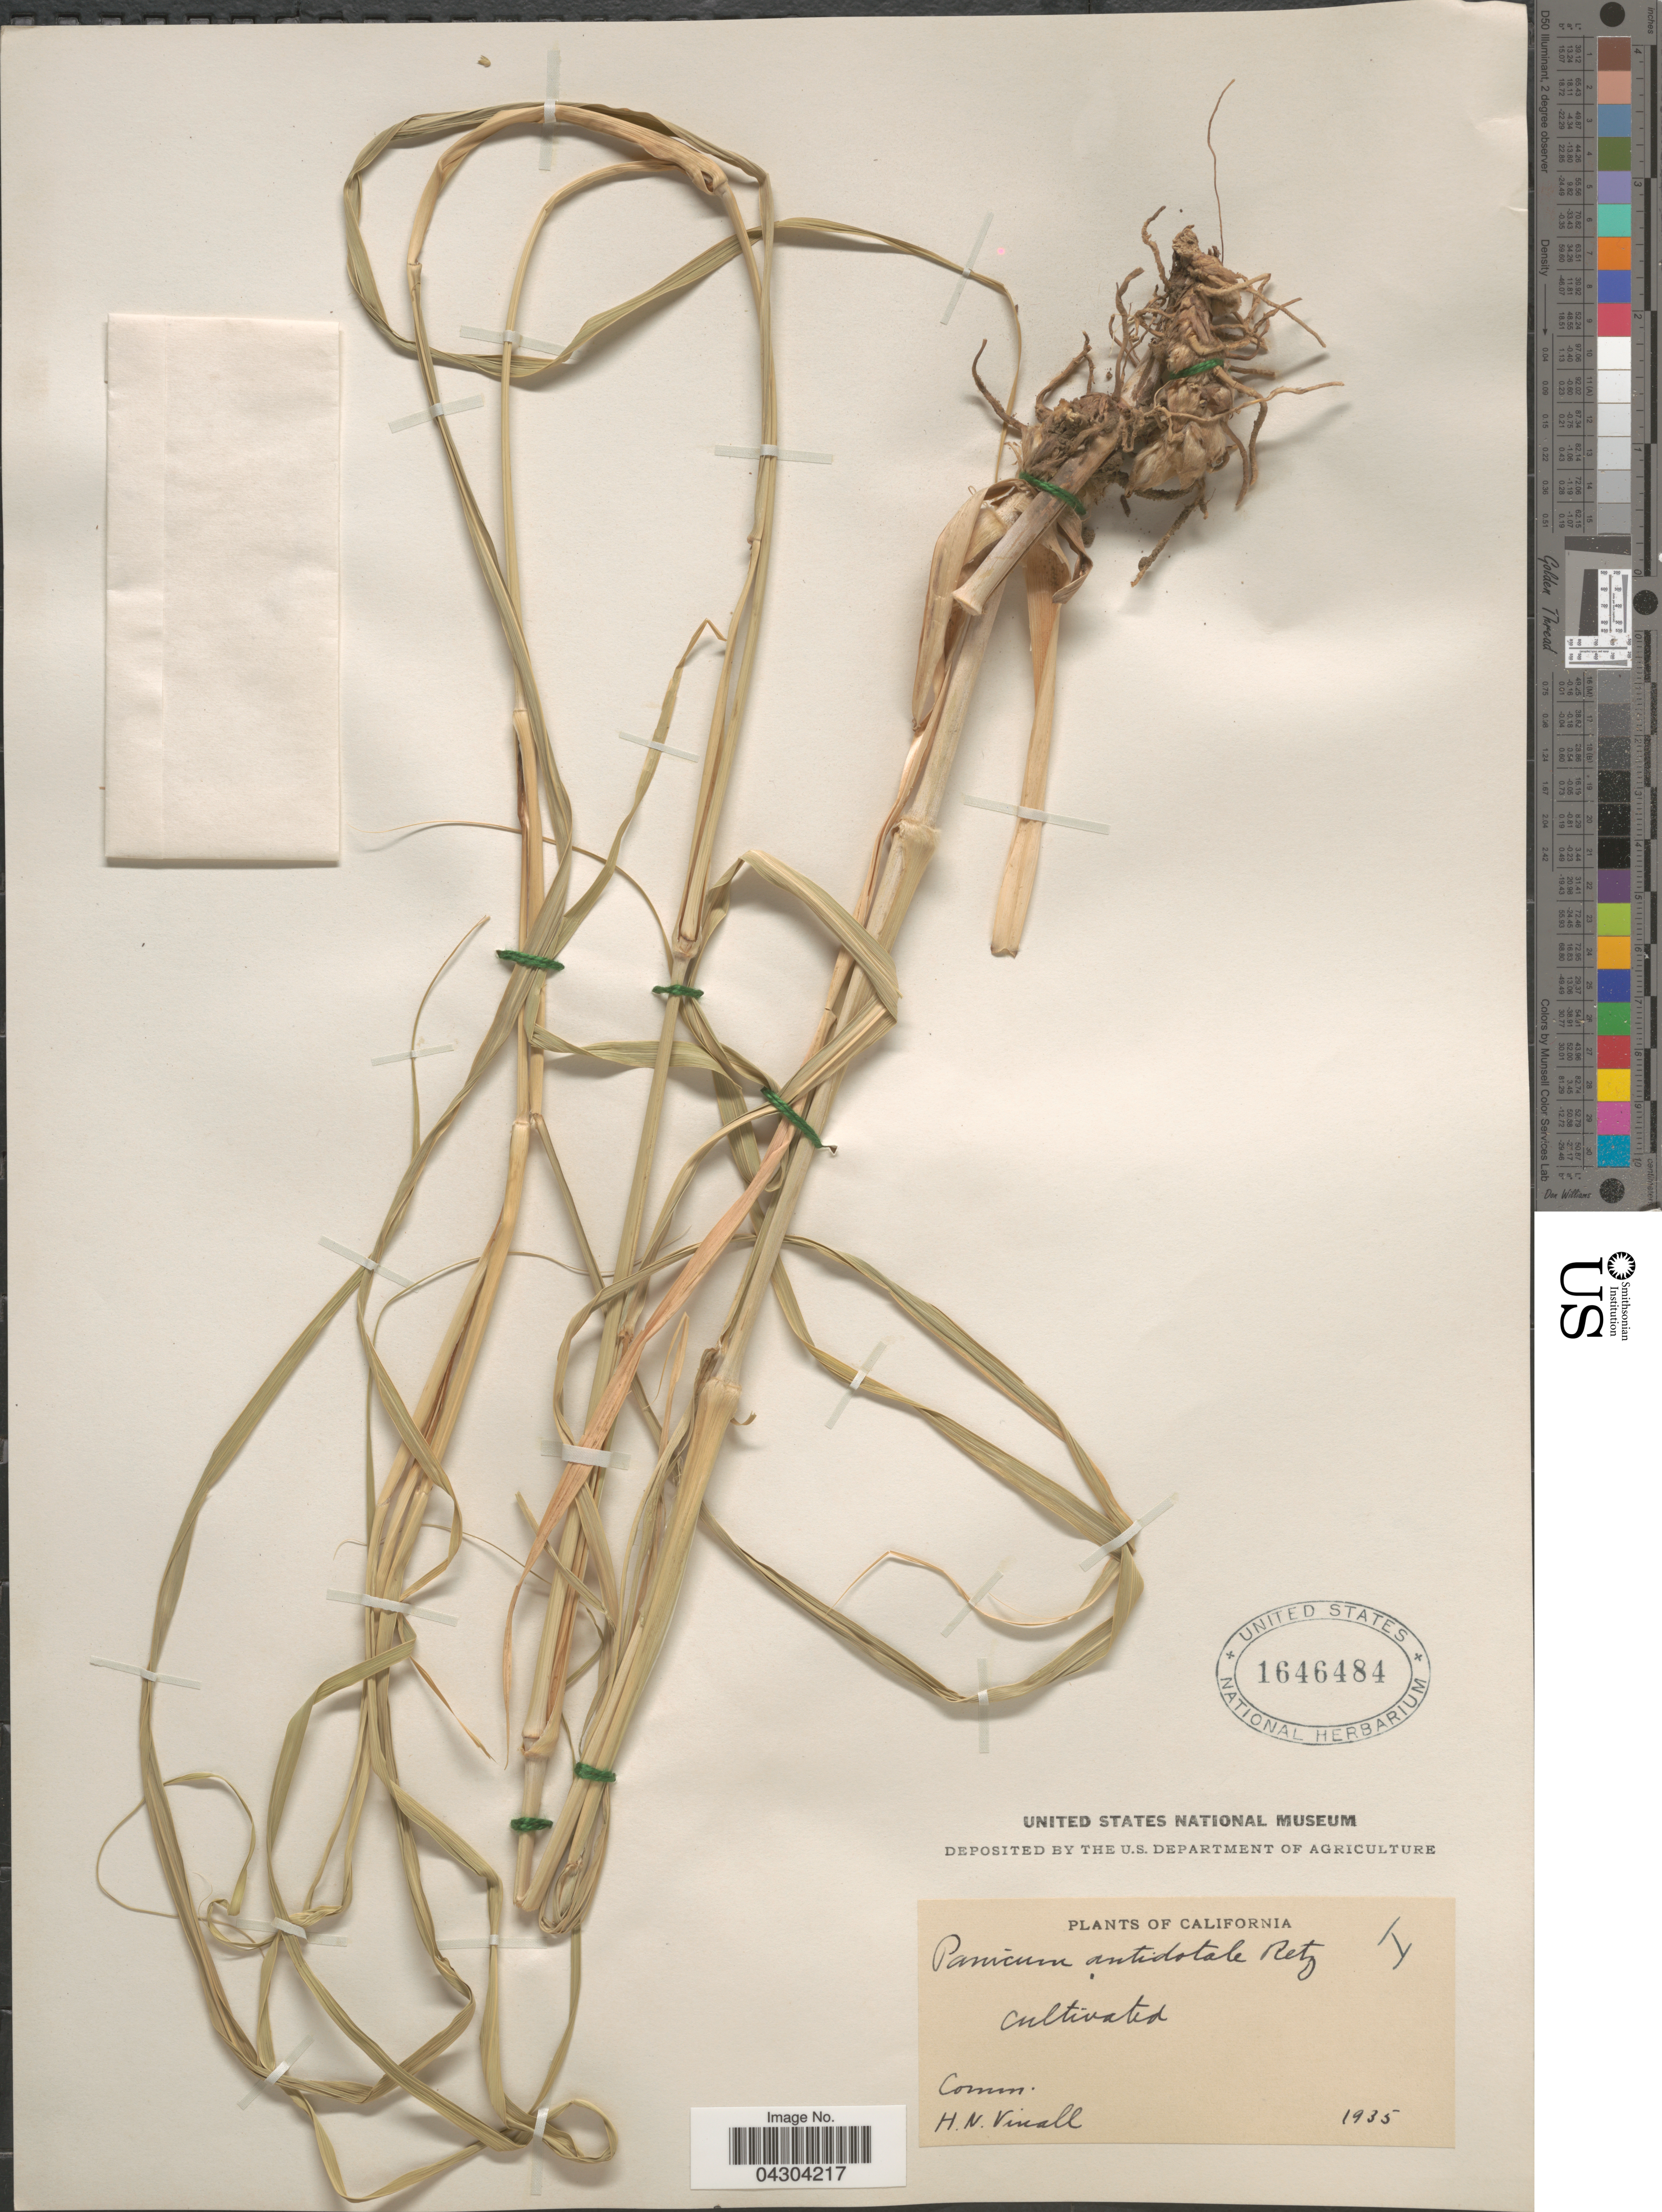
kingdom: Plantae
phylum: Tracheophyta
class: Liliopsida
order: Poales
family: Poaceae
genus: Panicum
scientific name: Panicum antidotale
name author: Retz.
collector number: I?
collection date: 1935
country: United States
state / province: California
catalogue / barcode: US 1646484